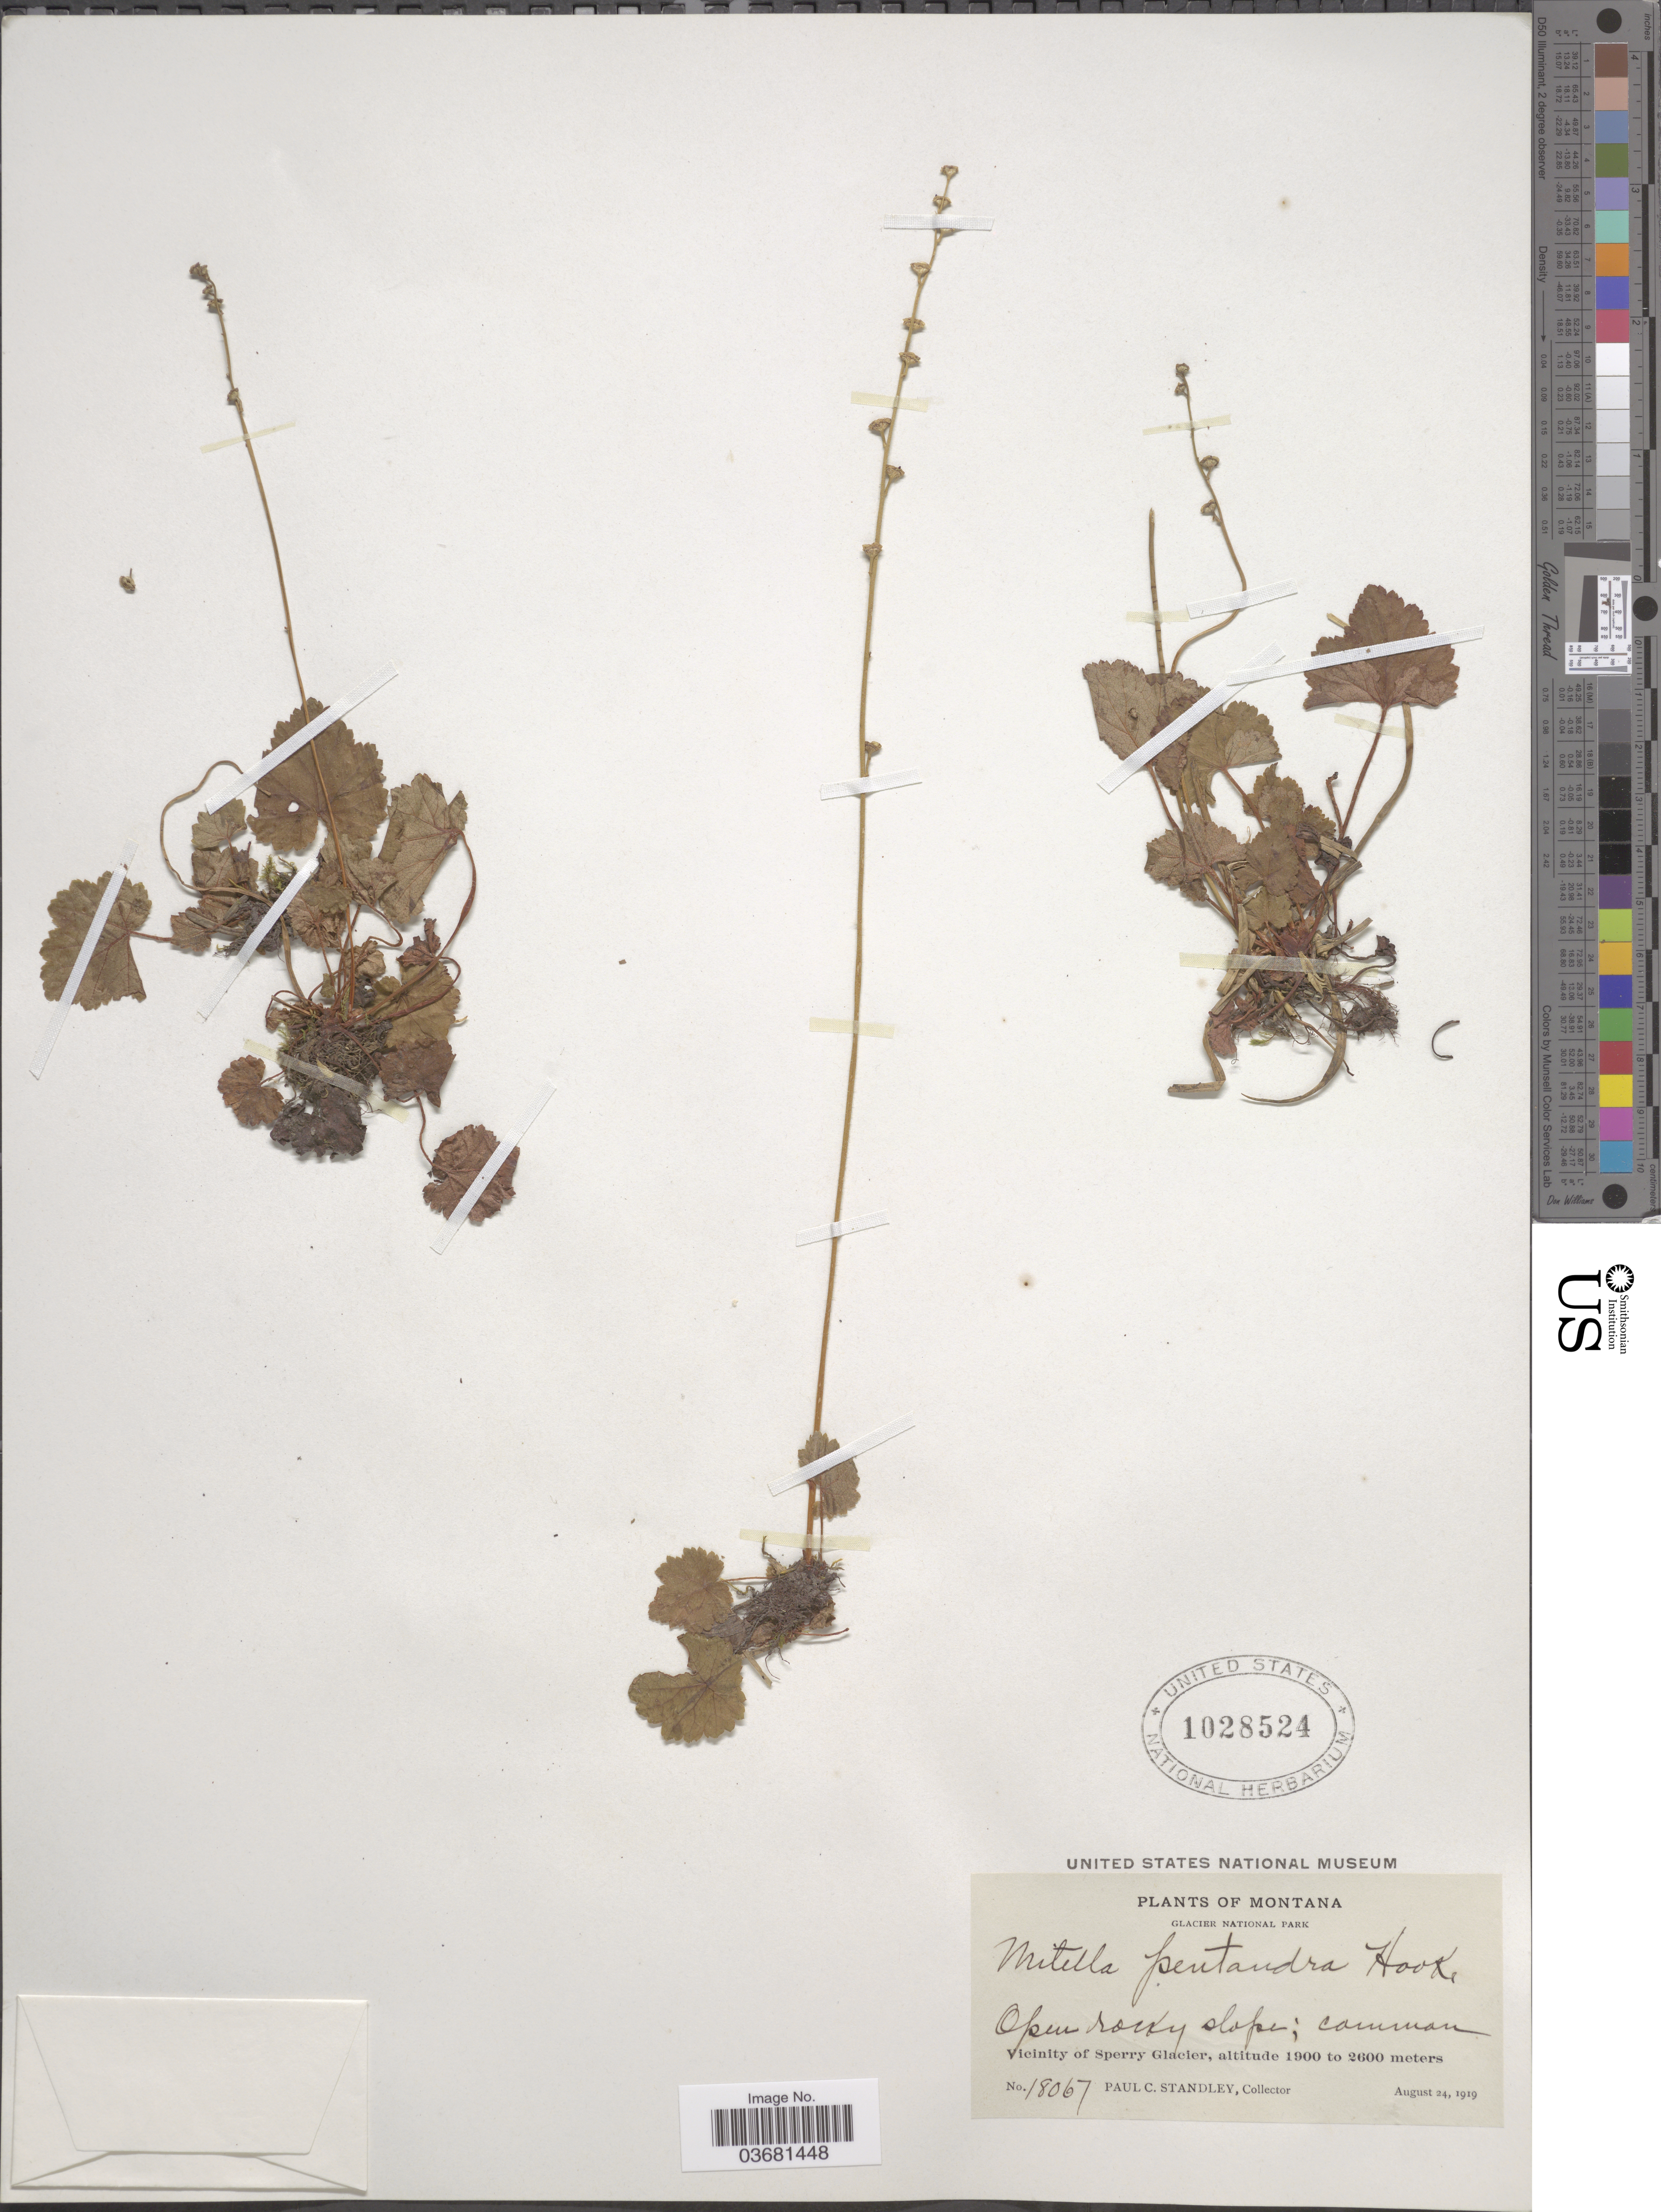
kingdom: Plantae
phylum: Tracheophyta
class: Magnoliopsida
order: Saxifragales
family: Saxifragaceae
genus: Mitella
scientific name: Mitella pentandra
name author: Hook.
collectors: P. C. Standley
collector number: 18067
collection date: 1919-08-24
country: United States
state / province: Montana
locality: Glacier National Park. Vicinity of Sperry Glacier.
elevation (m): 1900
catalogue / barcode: US 1028524